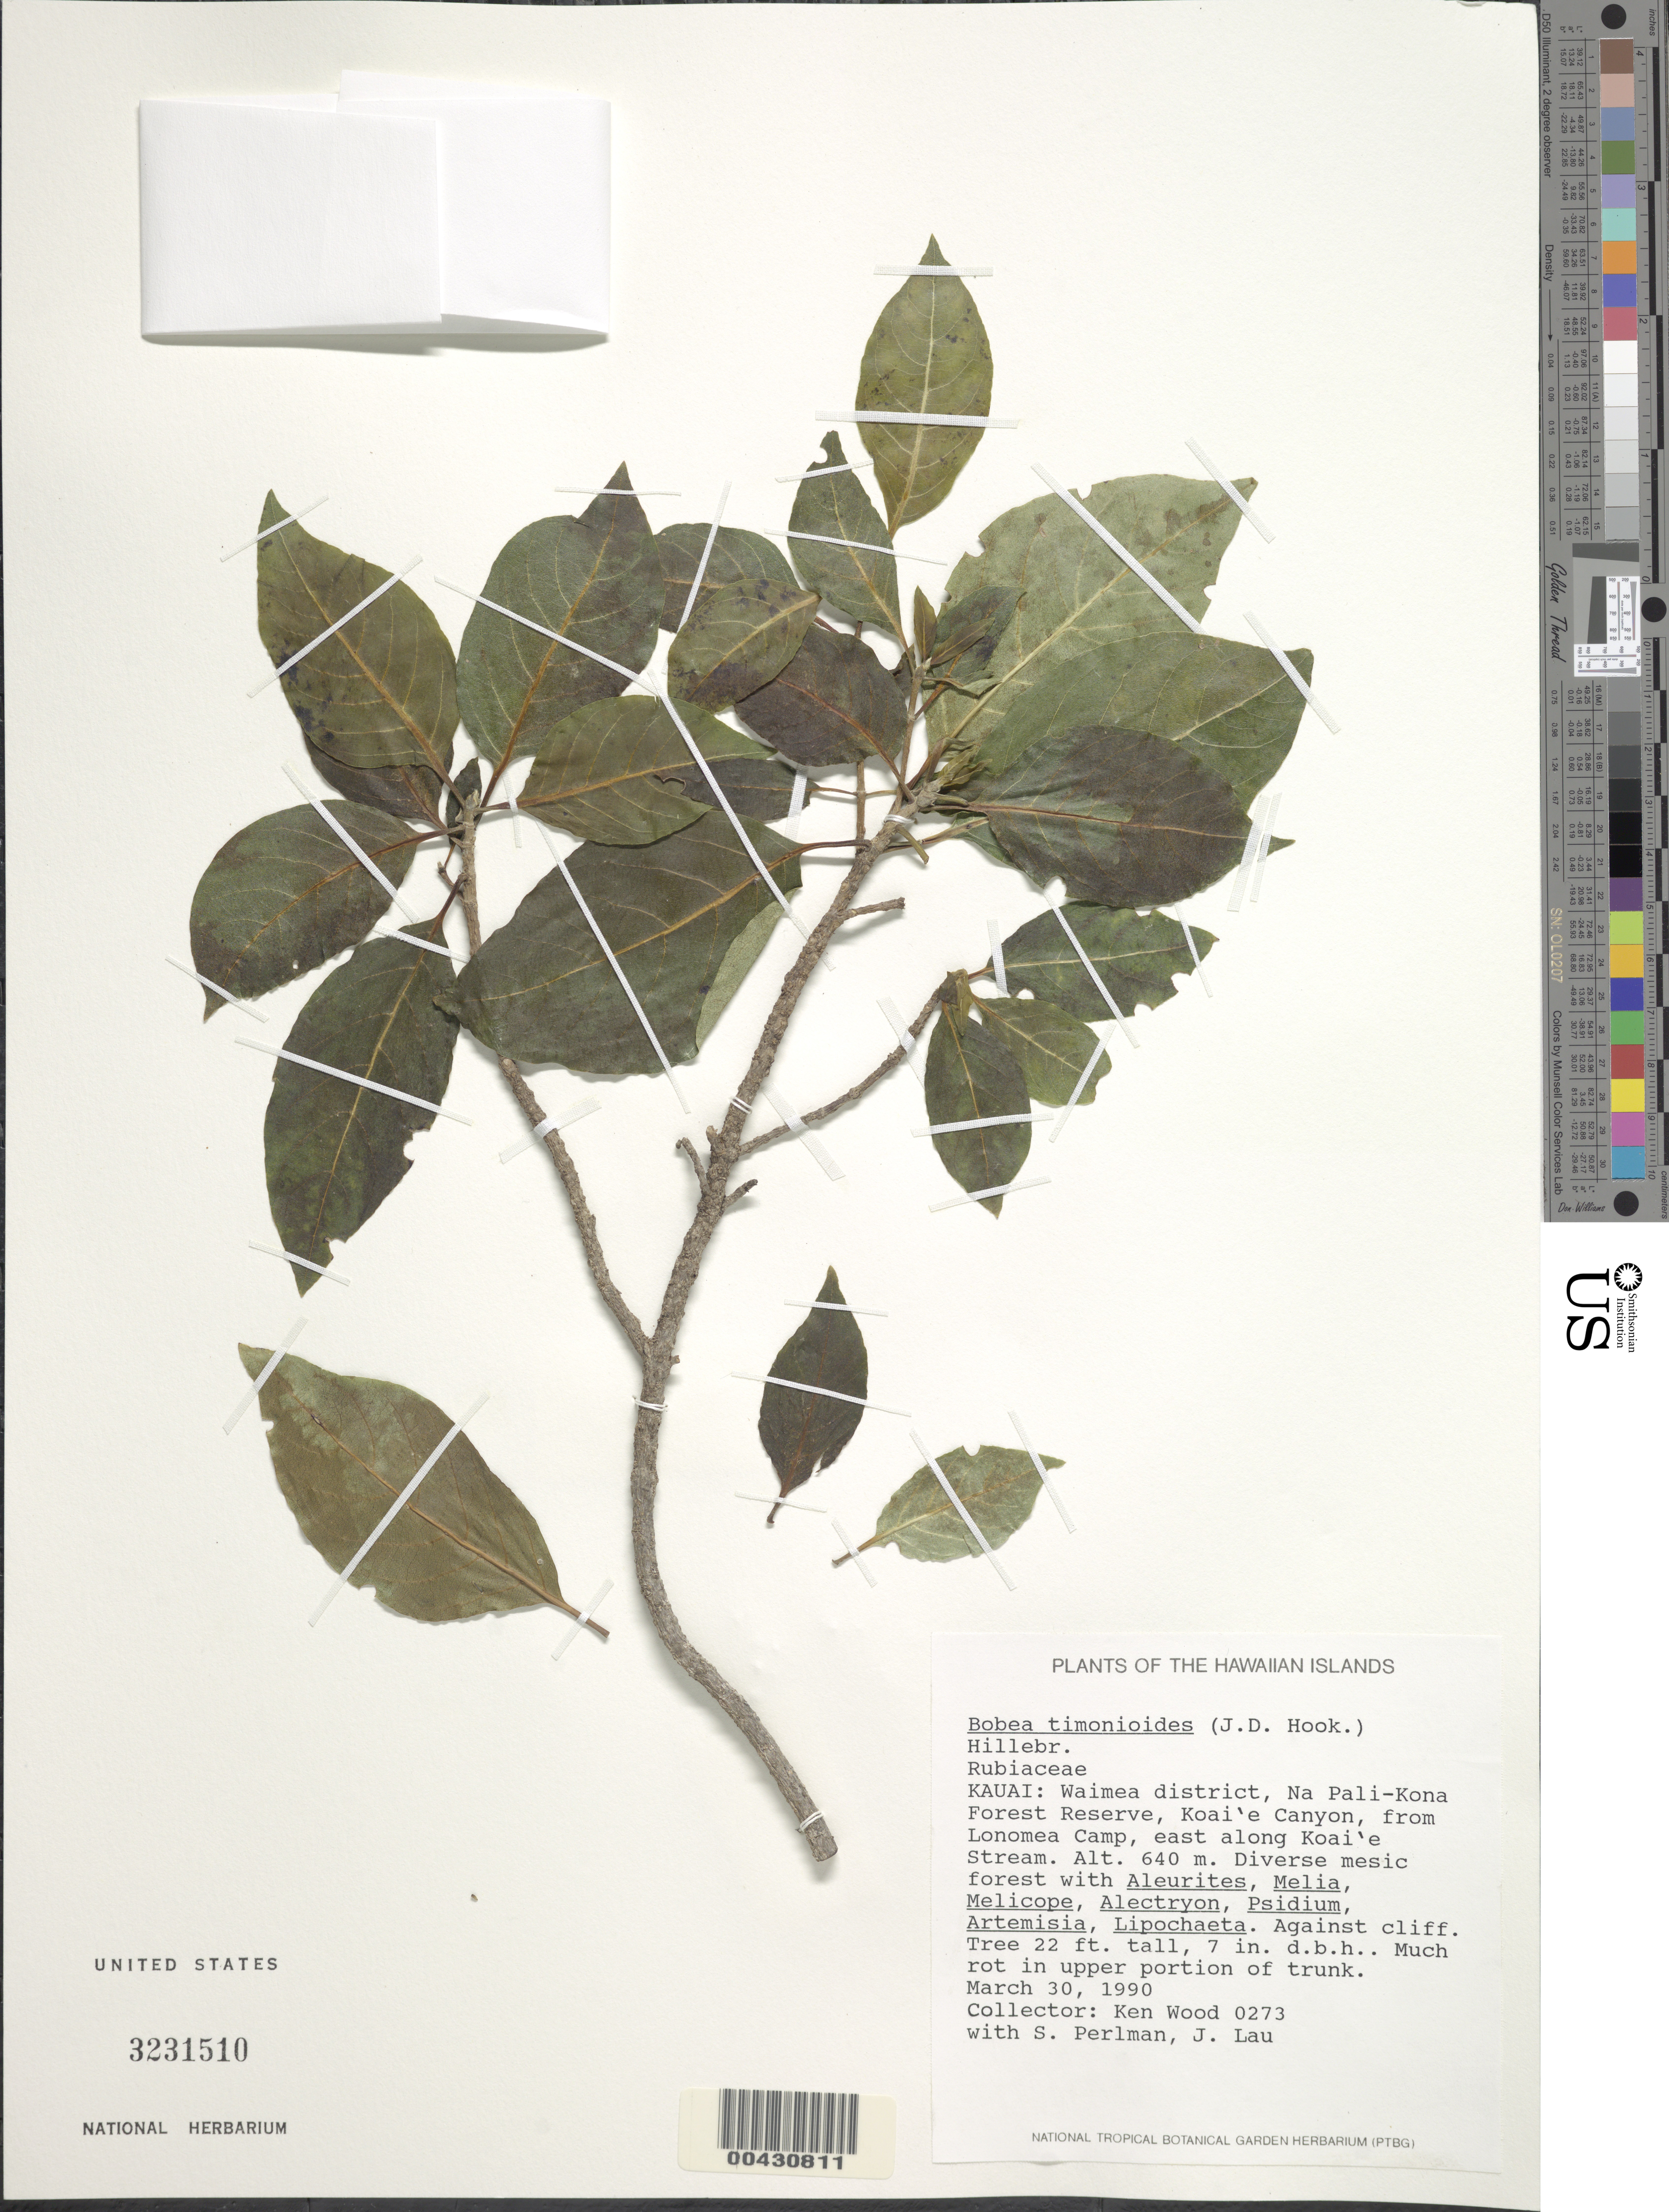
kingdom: Plantae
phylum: Tracheophyta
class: Magnoliopsida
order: Gentianales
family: Rubiaceae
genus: Bobea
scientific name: Bobea timonioides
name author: (Hook. f.) Hillebr.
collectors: K. R. Wood, S. P. Perlman & J. Lau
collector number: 0273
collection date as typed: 30 Mar 1990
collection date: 1990-03-30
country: United States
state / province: Hawaii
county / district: Kauai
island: Kaua'i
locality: Waimea district, Na Pali-Kona Forest Reserve, Koai'e Canyon, from Lonomea Camp, east along Koai'e Stream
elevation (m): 640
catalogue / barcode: US 3231510